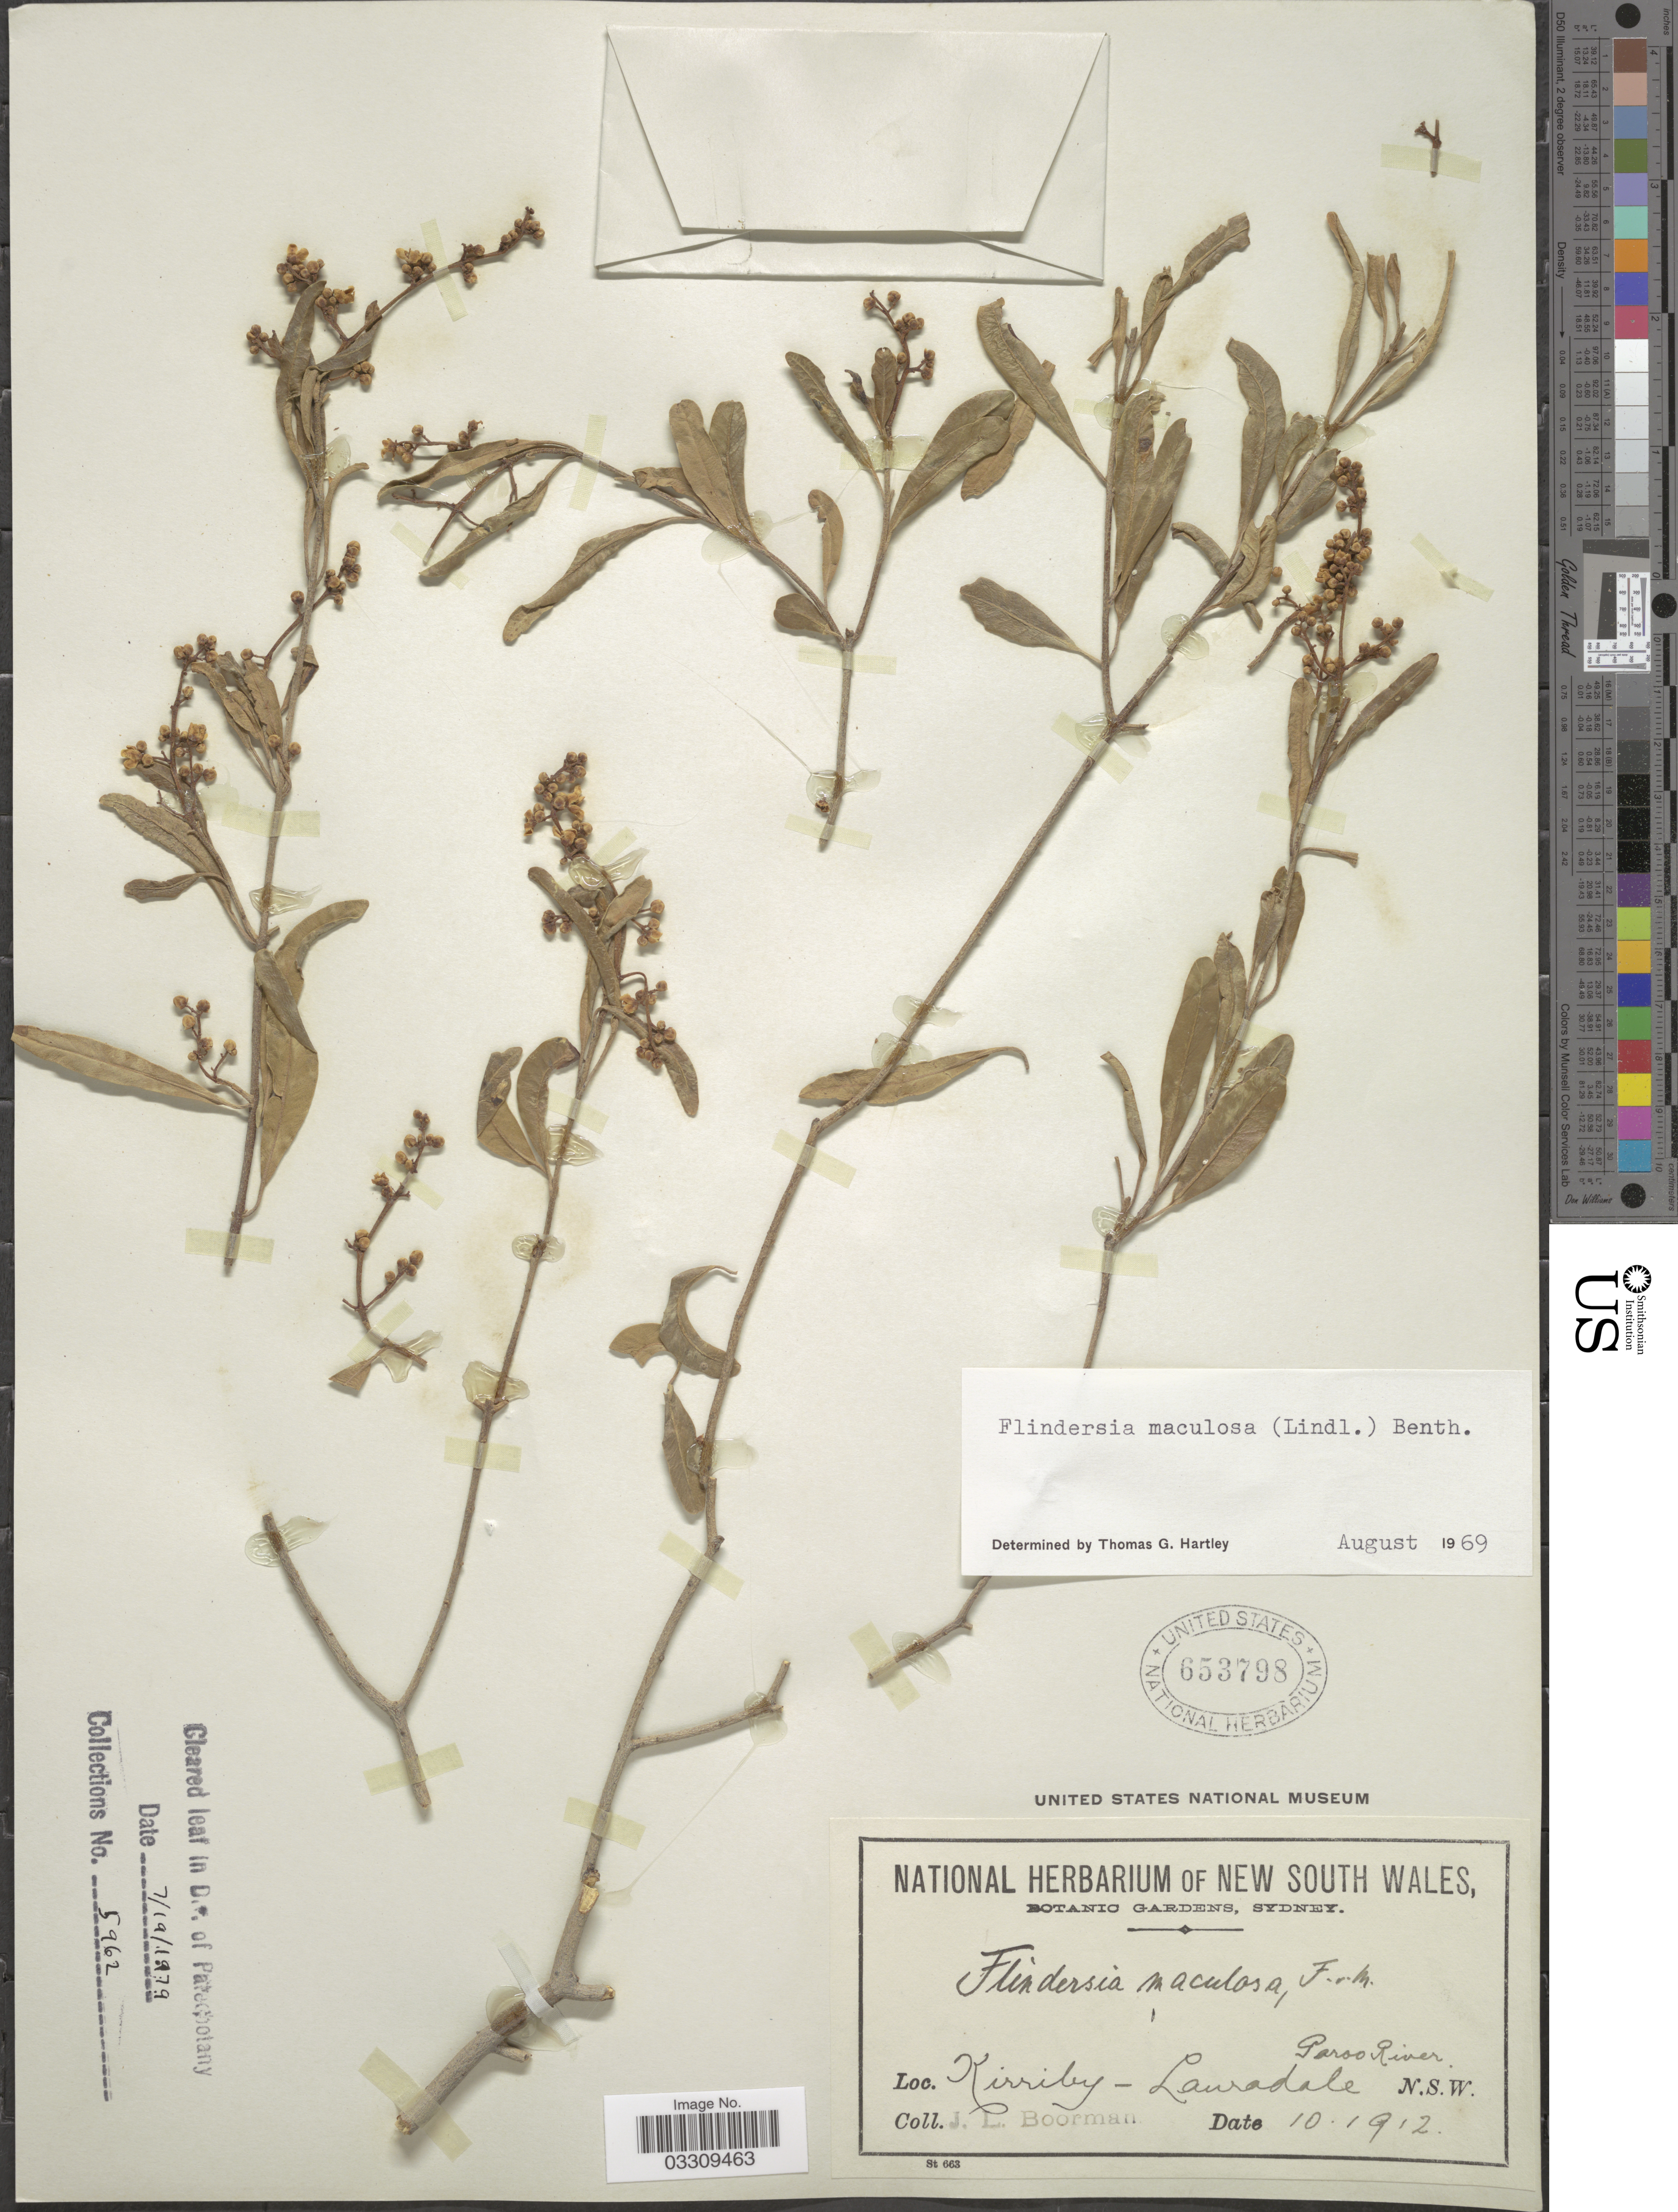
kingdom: Plantae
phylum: Tracheophyta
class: Magnoliopsida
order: Sapindales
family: Rutaceae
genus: Flindersia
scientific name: Flindersia maculosa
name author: (Lindl.) Benth.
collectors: J. Boorman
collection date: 1912-10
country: Australia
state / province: New South Wales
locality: Kirriby - Lauradale Paroo River.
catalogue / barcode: US 653798